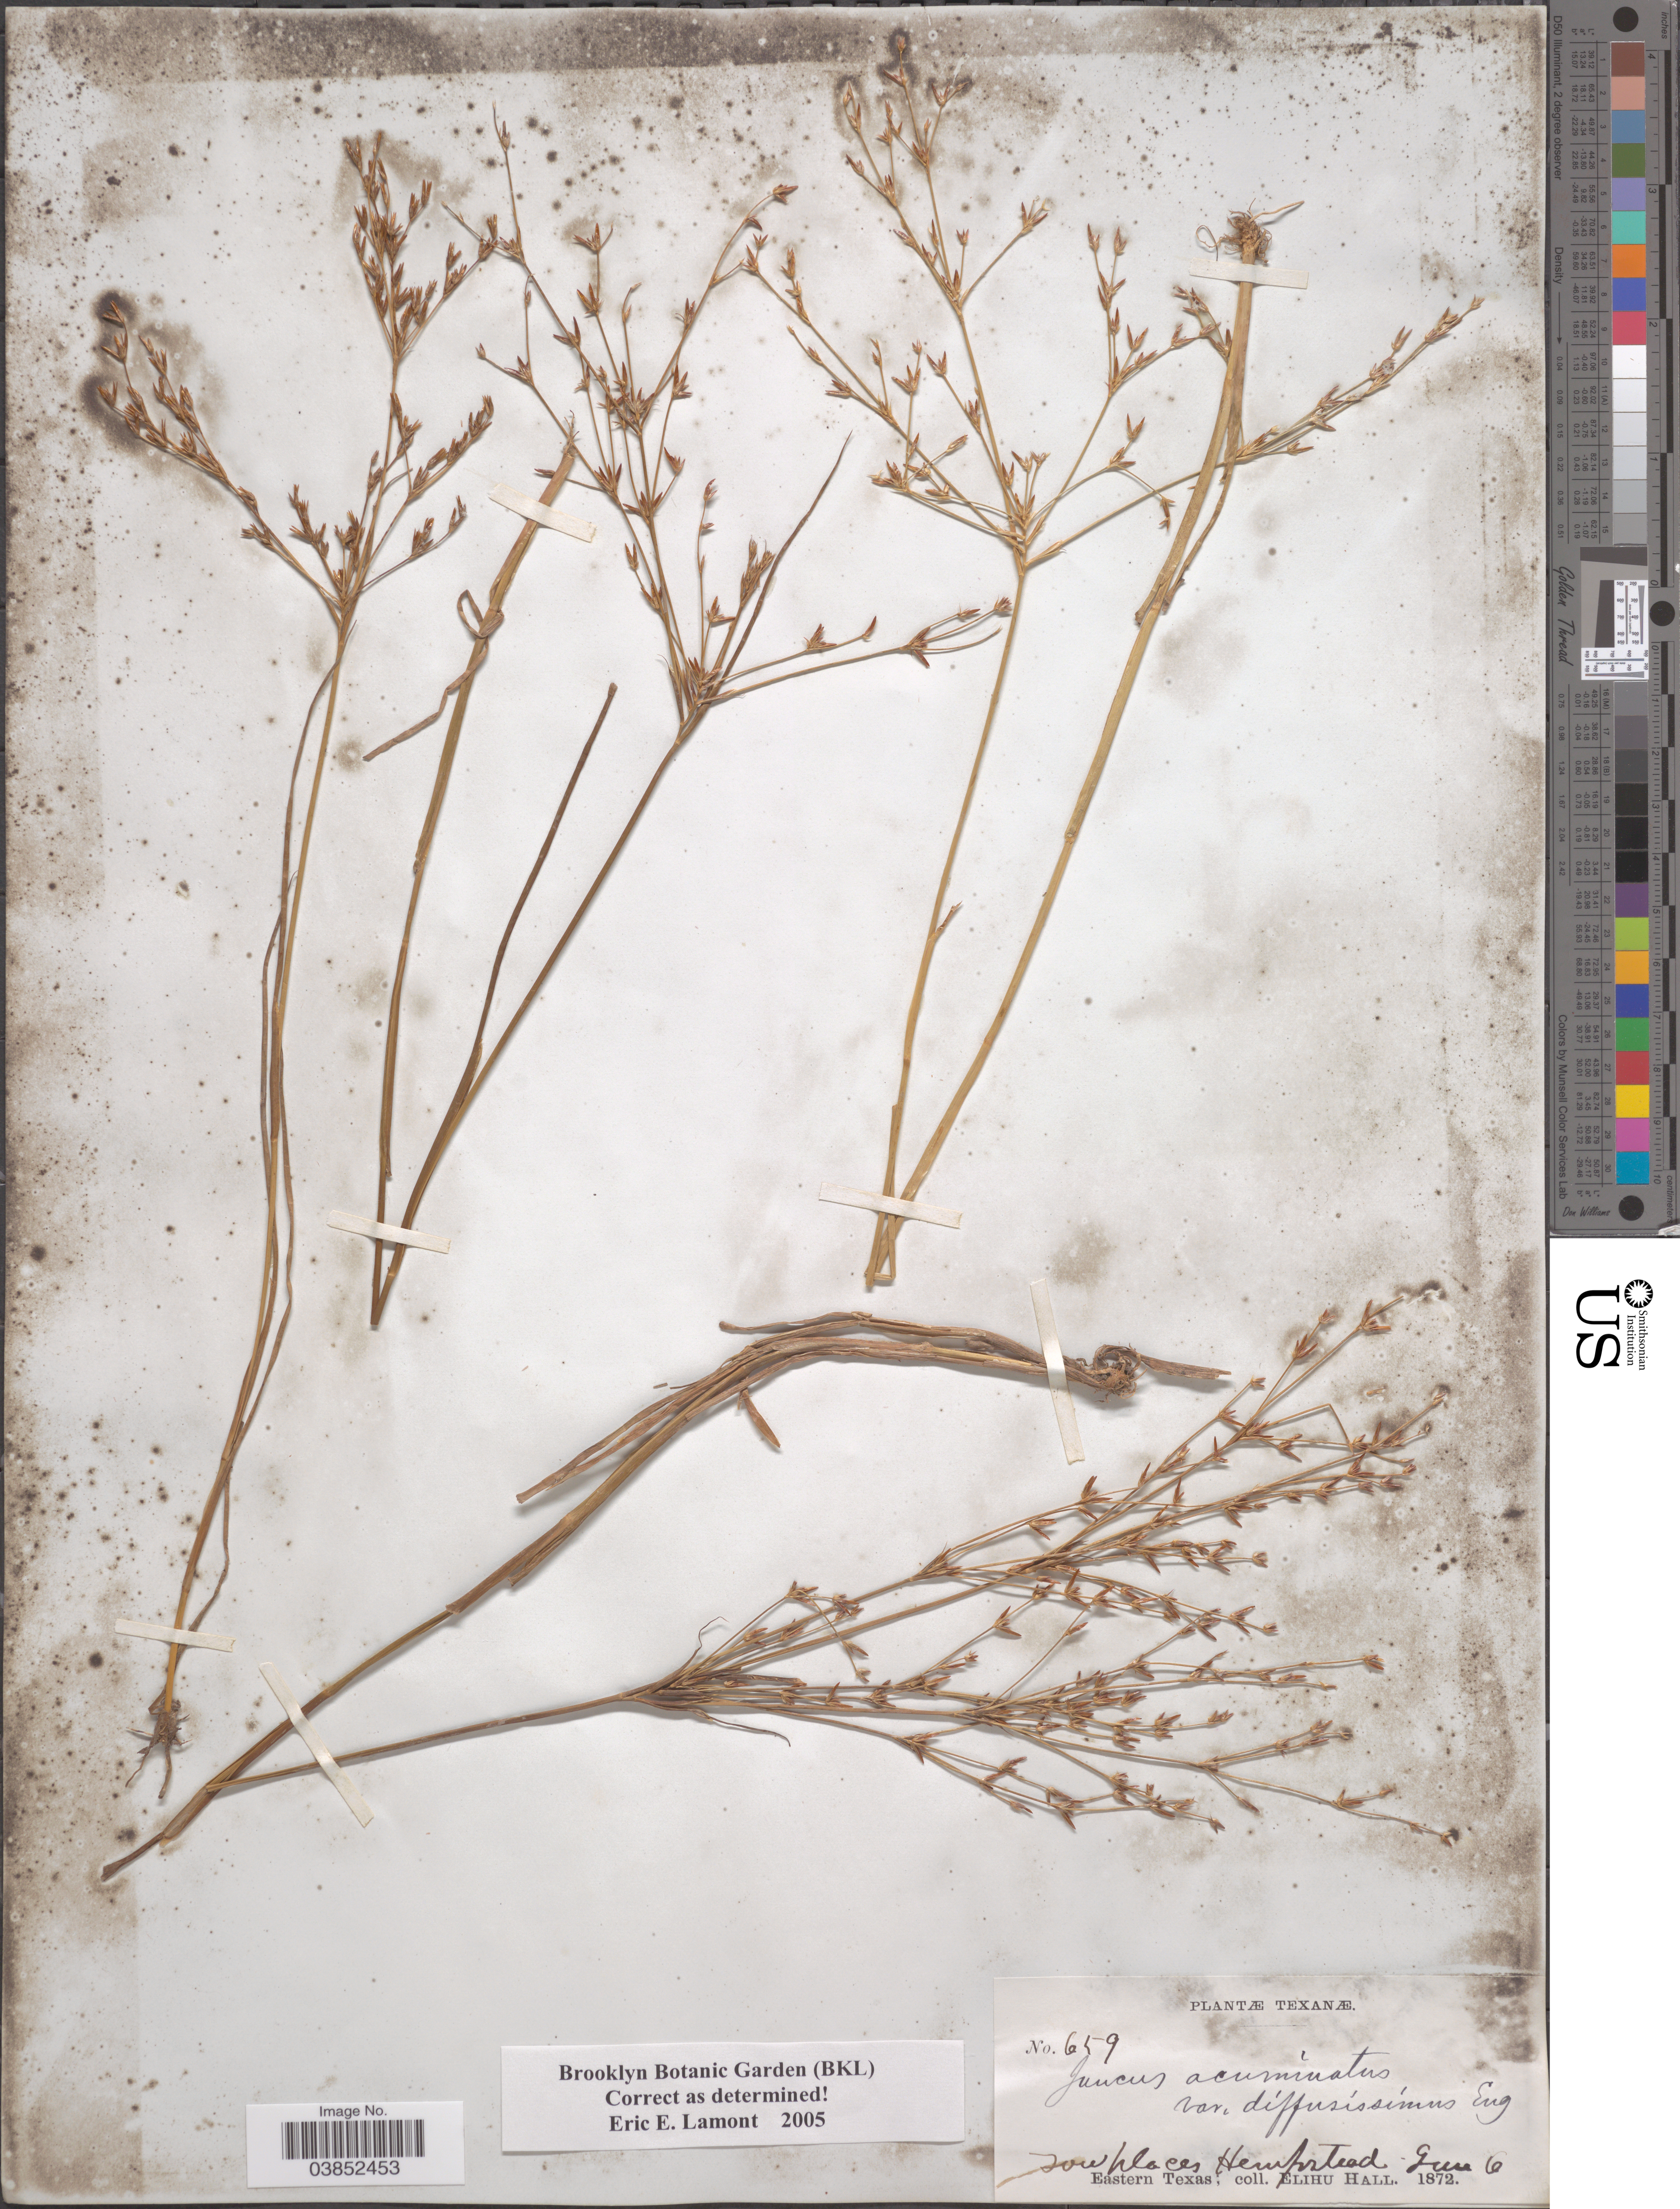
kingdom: Plantae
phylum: Tracheophyta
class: Liliopsida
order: Poales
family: Juncaceae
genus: Juncus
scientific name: Juncus diffusissimus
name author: Buckley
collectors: E. Hall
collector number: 659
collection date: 1872-06-06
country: United States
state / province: Texas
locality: Hempstead. Eastern Texas.